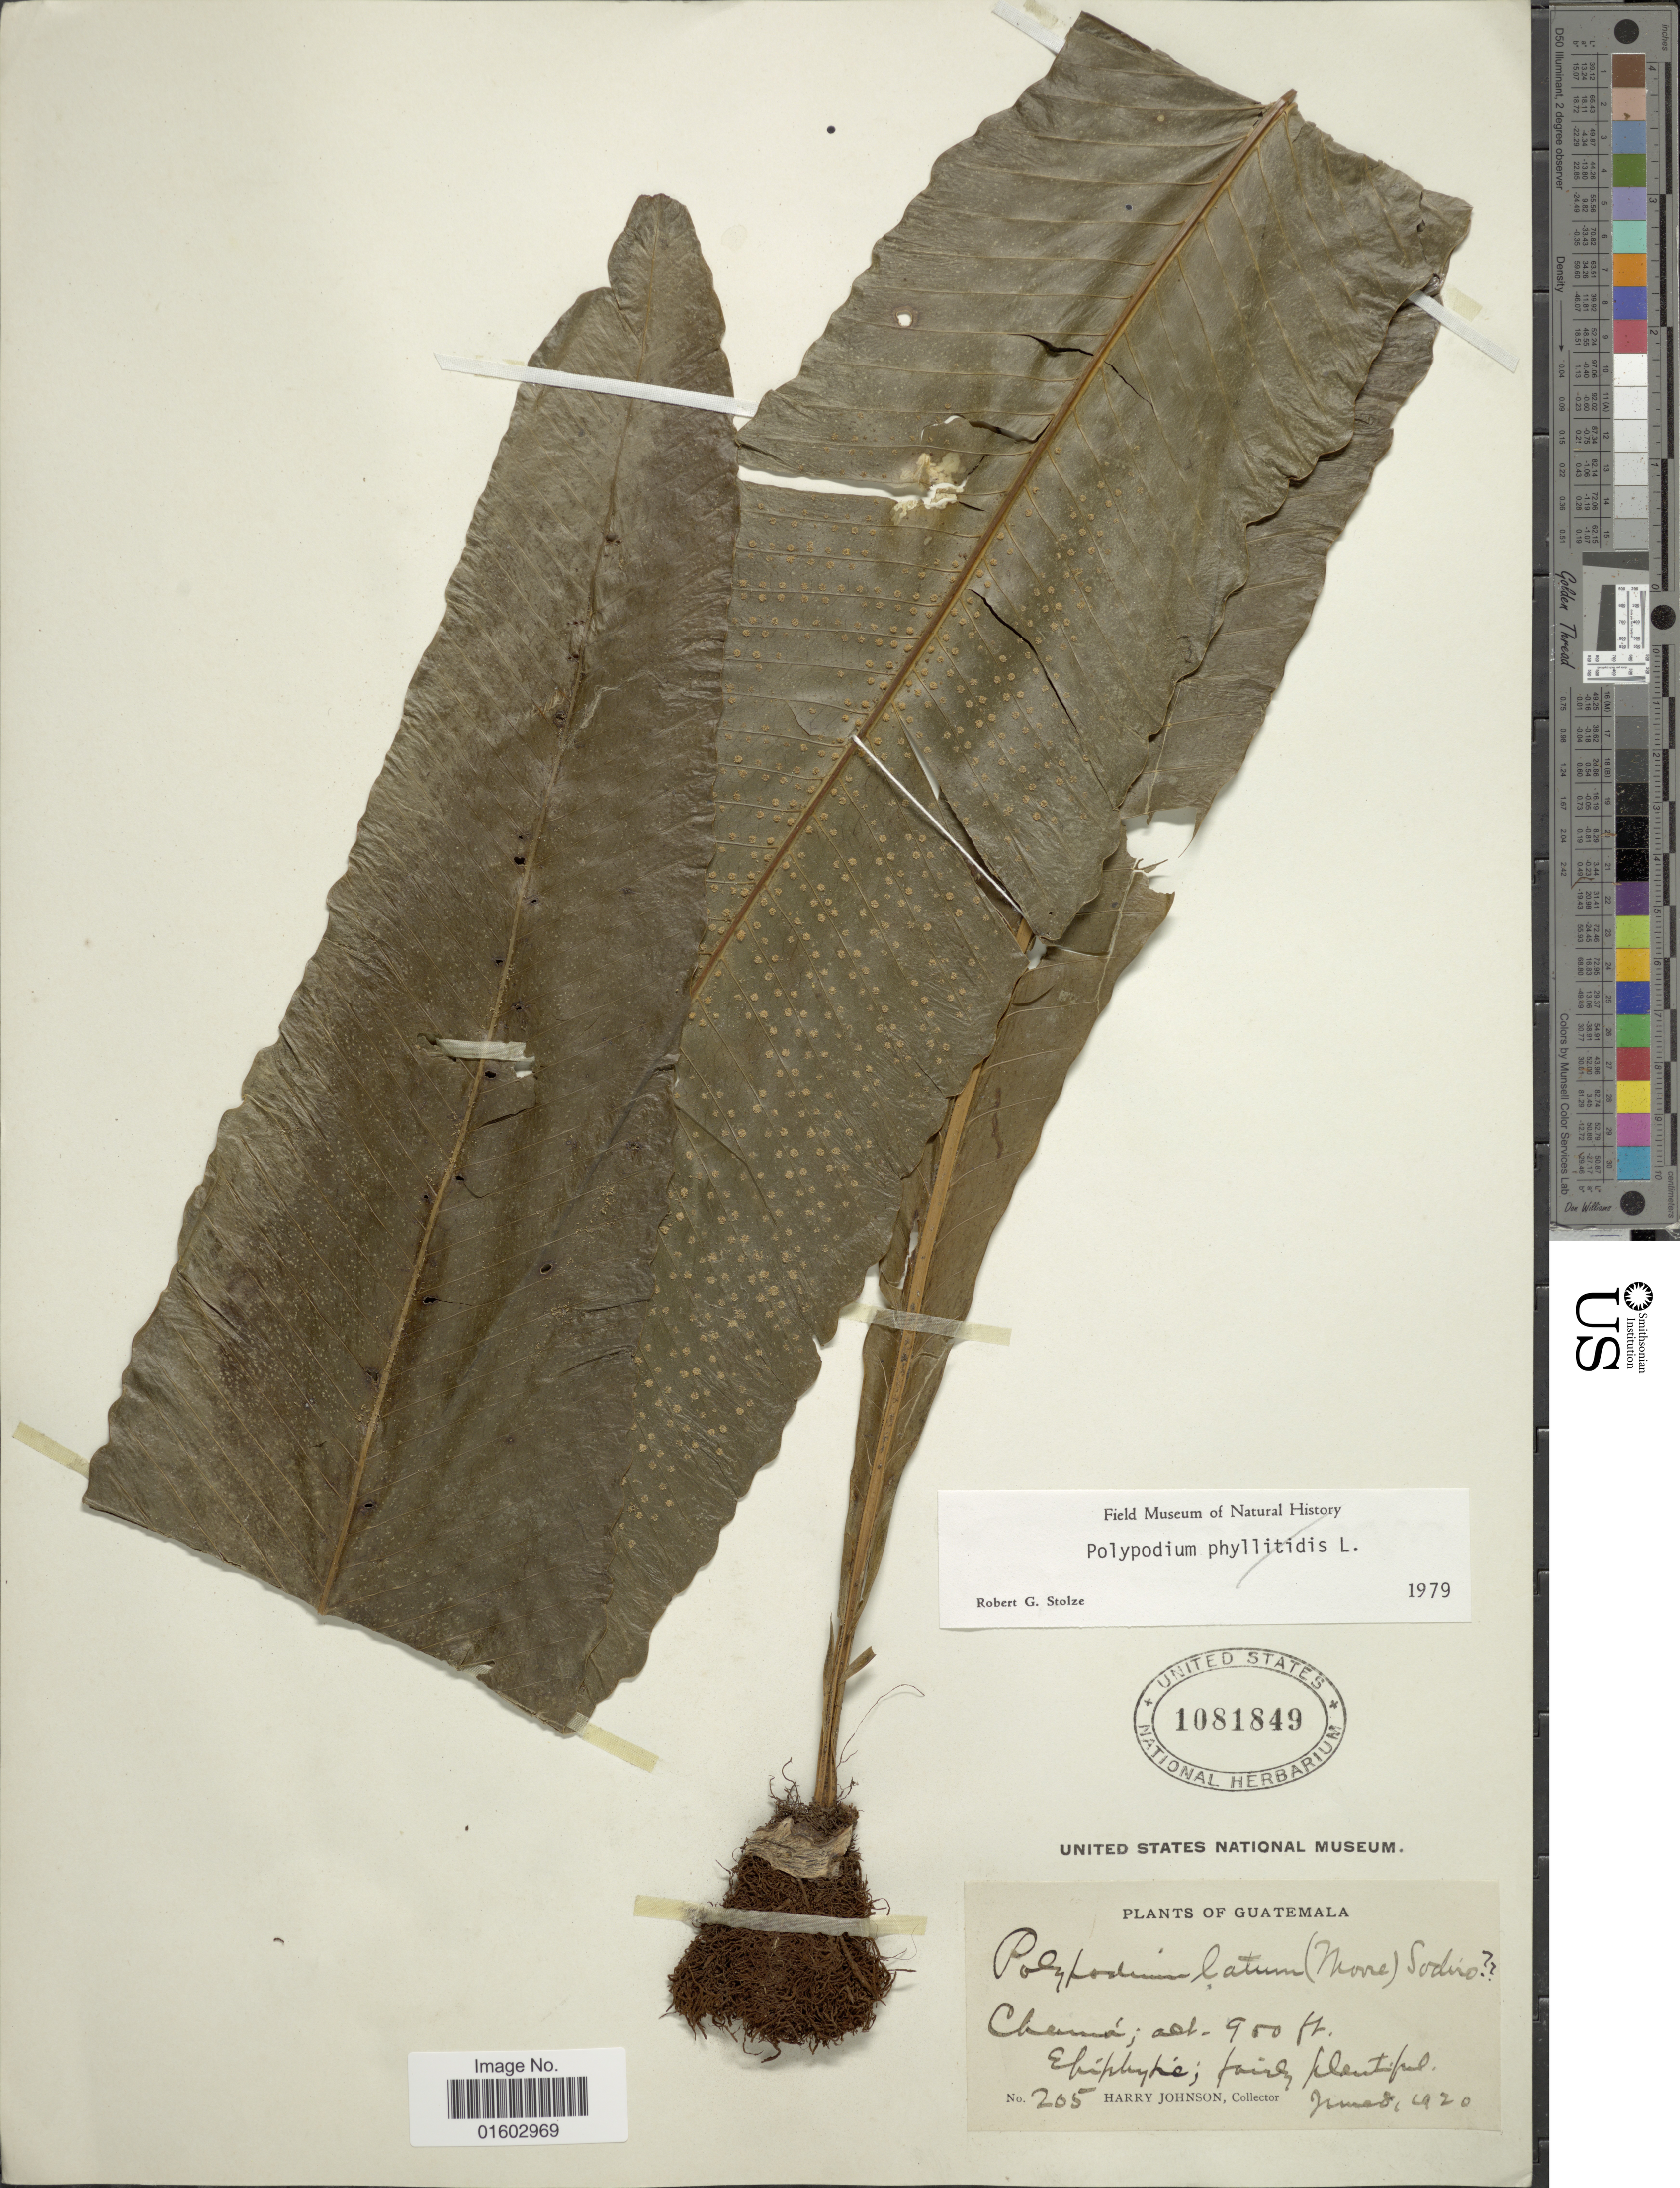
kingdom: Plantae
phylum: Tracheophyta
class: Polypodiopsida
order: Polypodiales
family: Polypodiaceae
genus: Campyloneurum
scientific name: Campyloneurum latum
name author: T. Moore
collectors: H. Johnson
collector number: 205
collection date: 1920-06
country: Guatemala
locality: Chania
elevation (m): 274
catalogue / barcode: US 1081849